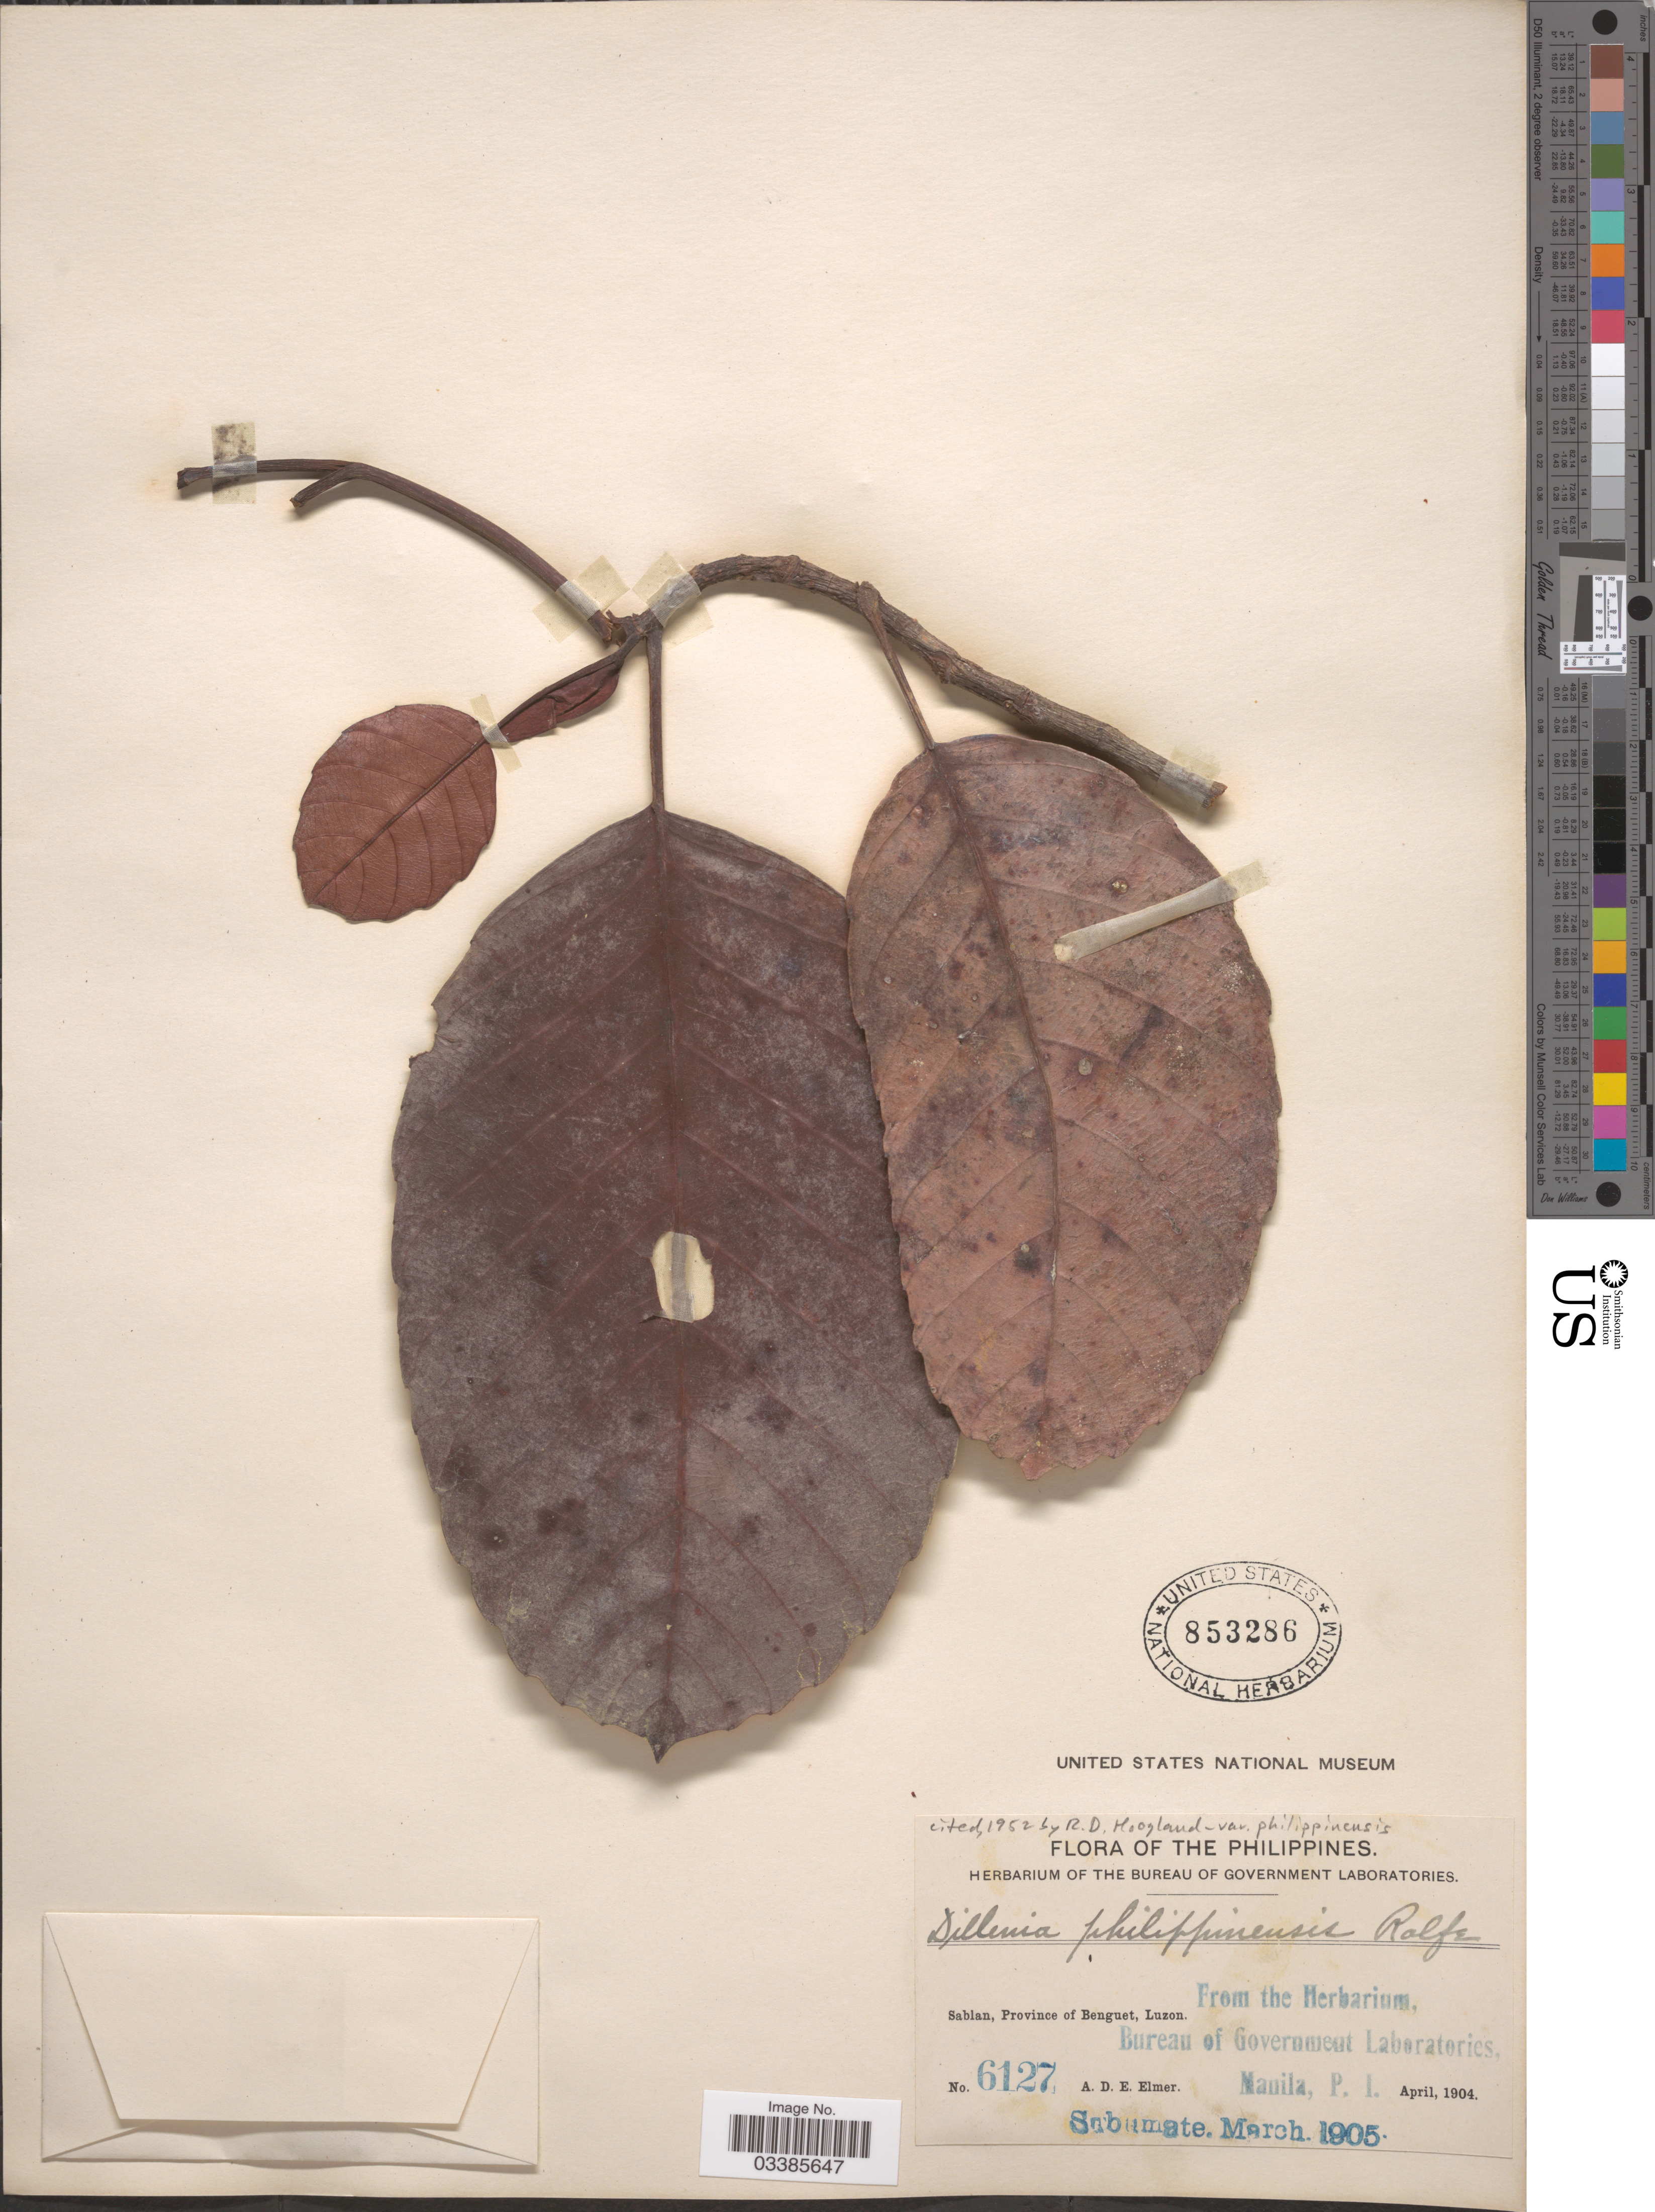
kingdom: Plantae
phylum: Tracheophyta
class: Magnoliopsida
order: Dilleniales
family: Dilleniaceae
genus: Dillenia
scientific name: Dillenia philippinensis var. philippinensis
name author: Rolfe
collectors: A. D. E. Elmer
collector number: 6127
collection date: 1904-04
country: Philippines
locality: Sablan, Province of Benguet, Luzon.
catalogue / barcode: US 853286